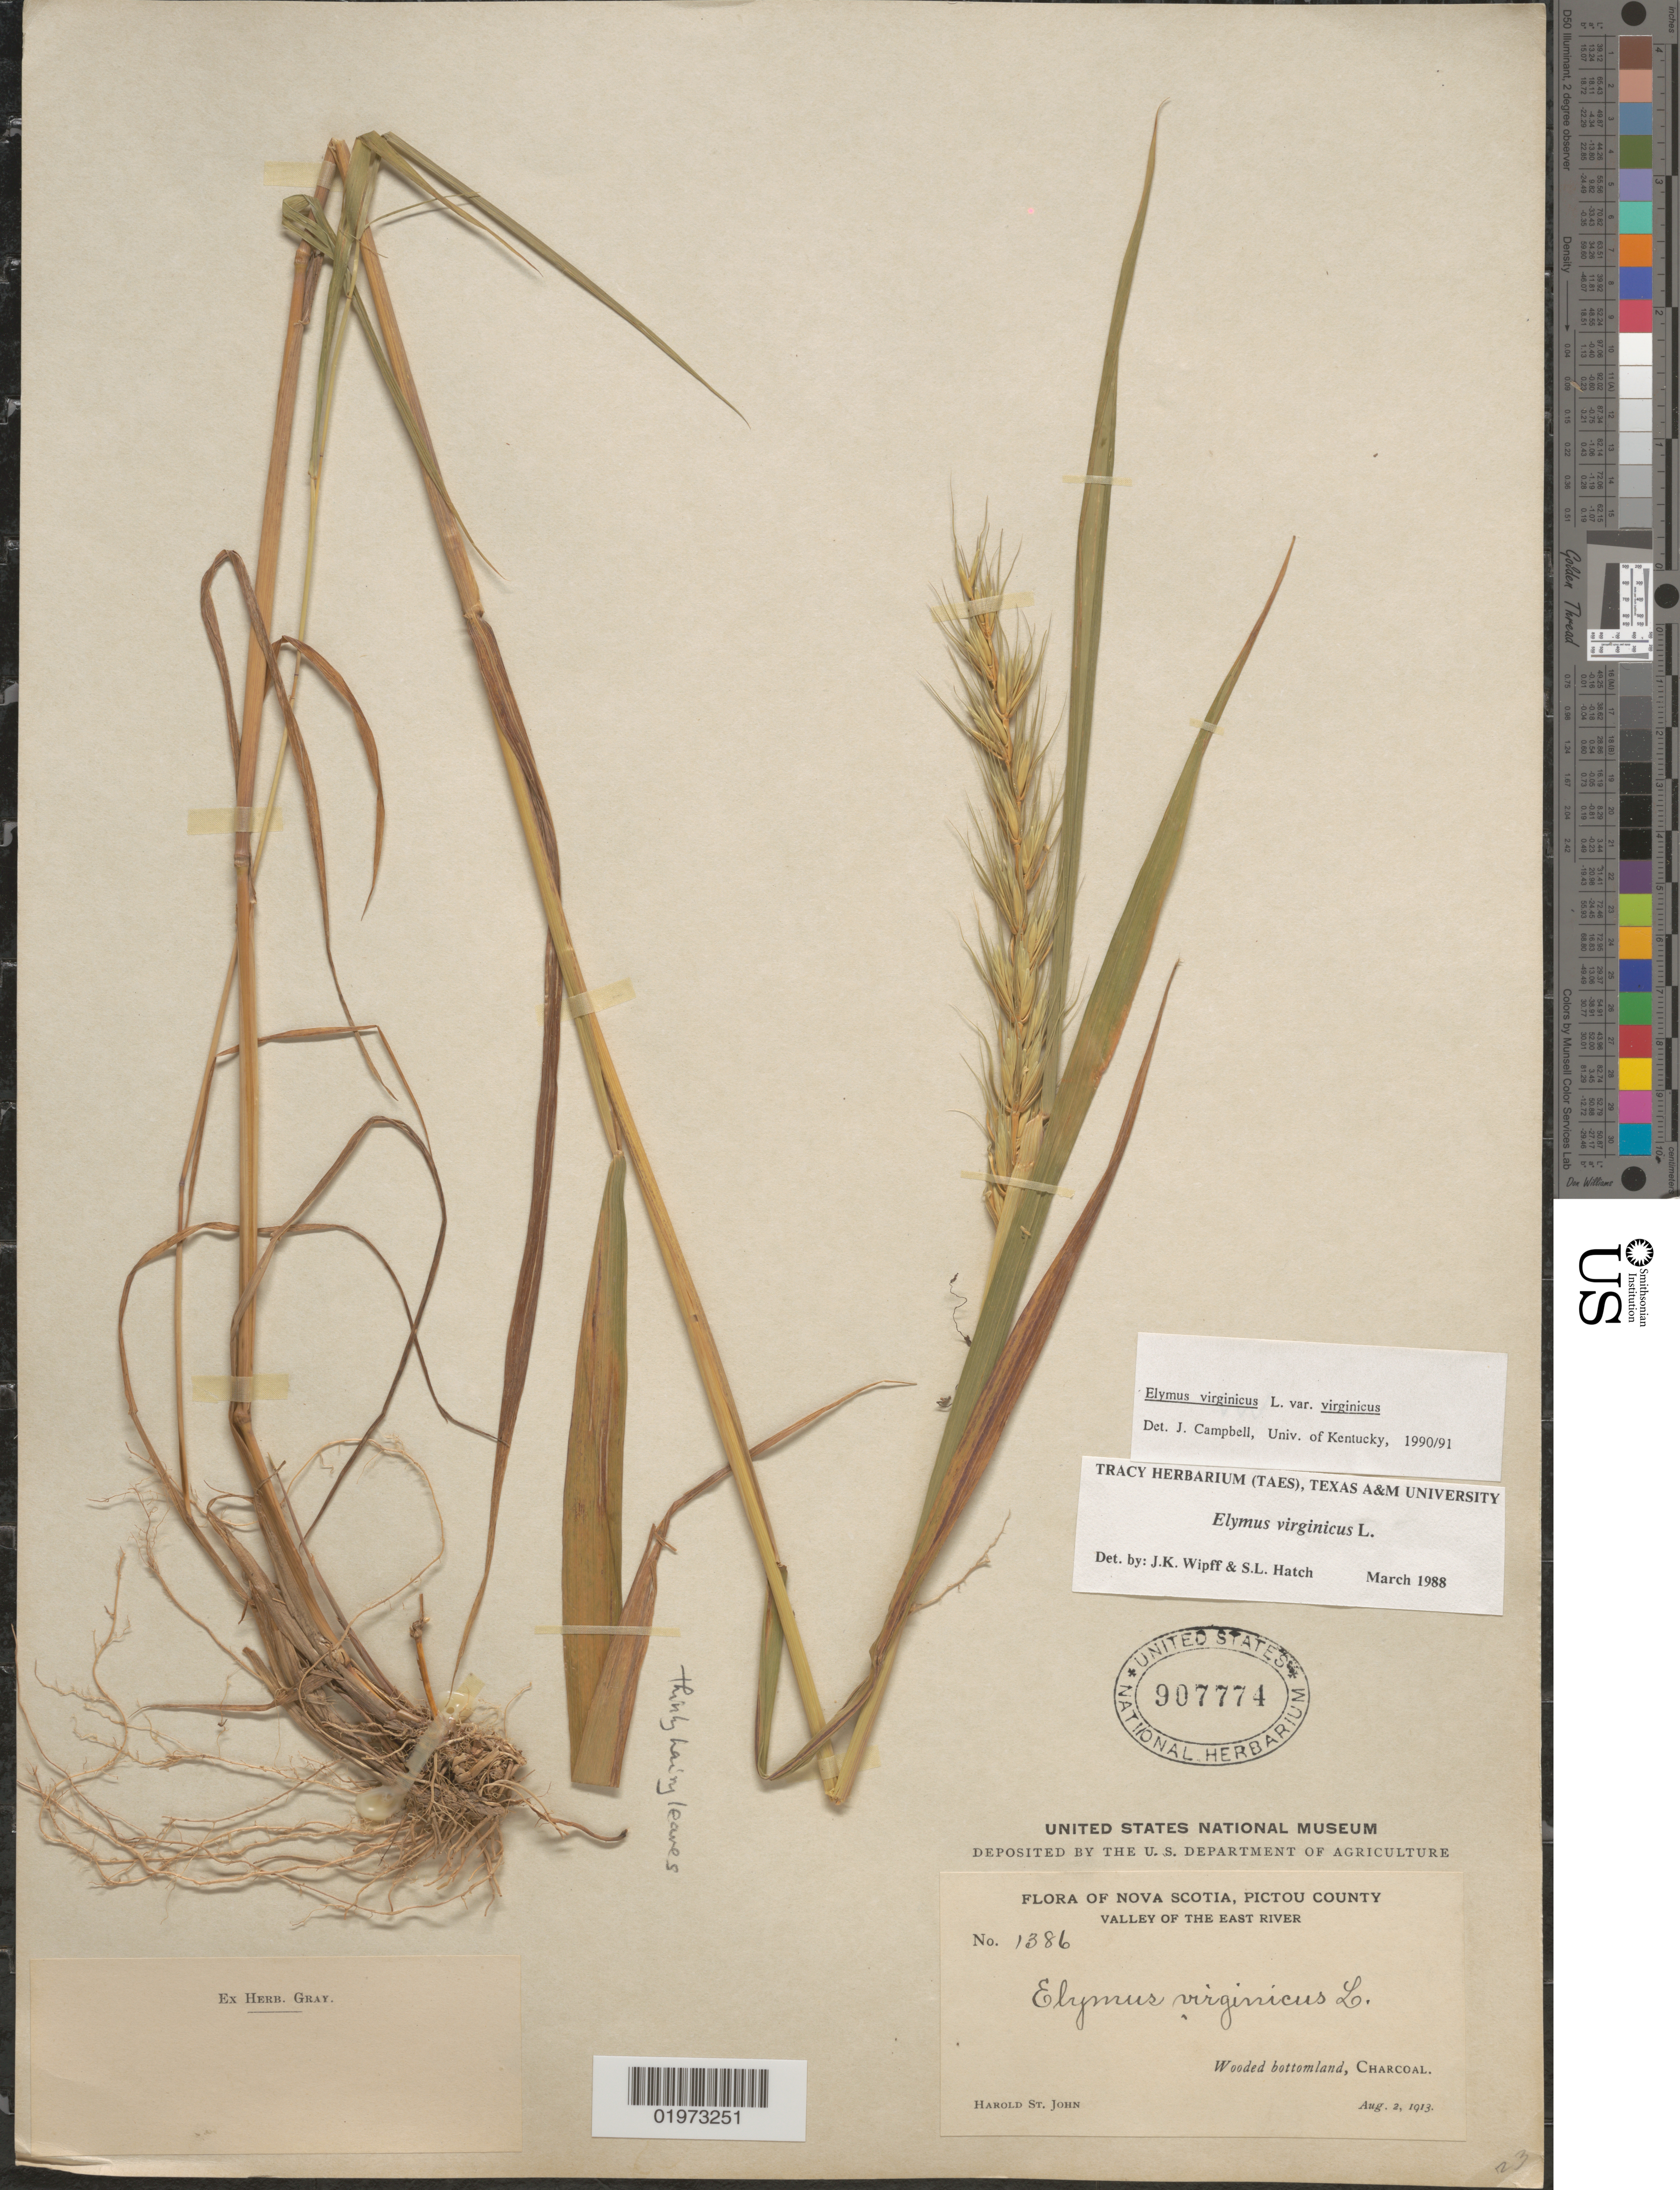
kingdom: Plantae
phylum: Tracheophyta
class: Liliopsida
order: Poales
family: Poaceae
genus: Elymus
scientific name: Elymus virginicus var. virginicus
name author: L.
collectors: H. St. John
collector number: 1386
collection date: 1913-08-02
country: Canada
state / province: Nova Scotia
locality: Pictou County. Valley of the East River. Wooded bottomland, Charcoal.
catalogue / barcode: US 907774